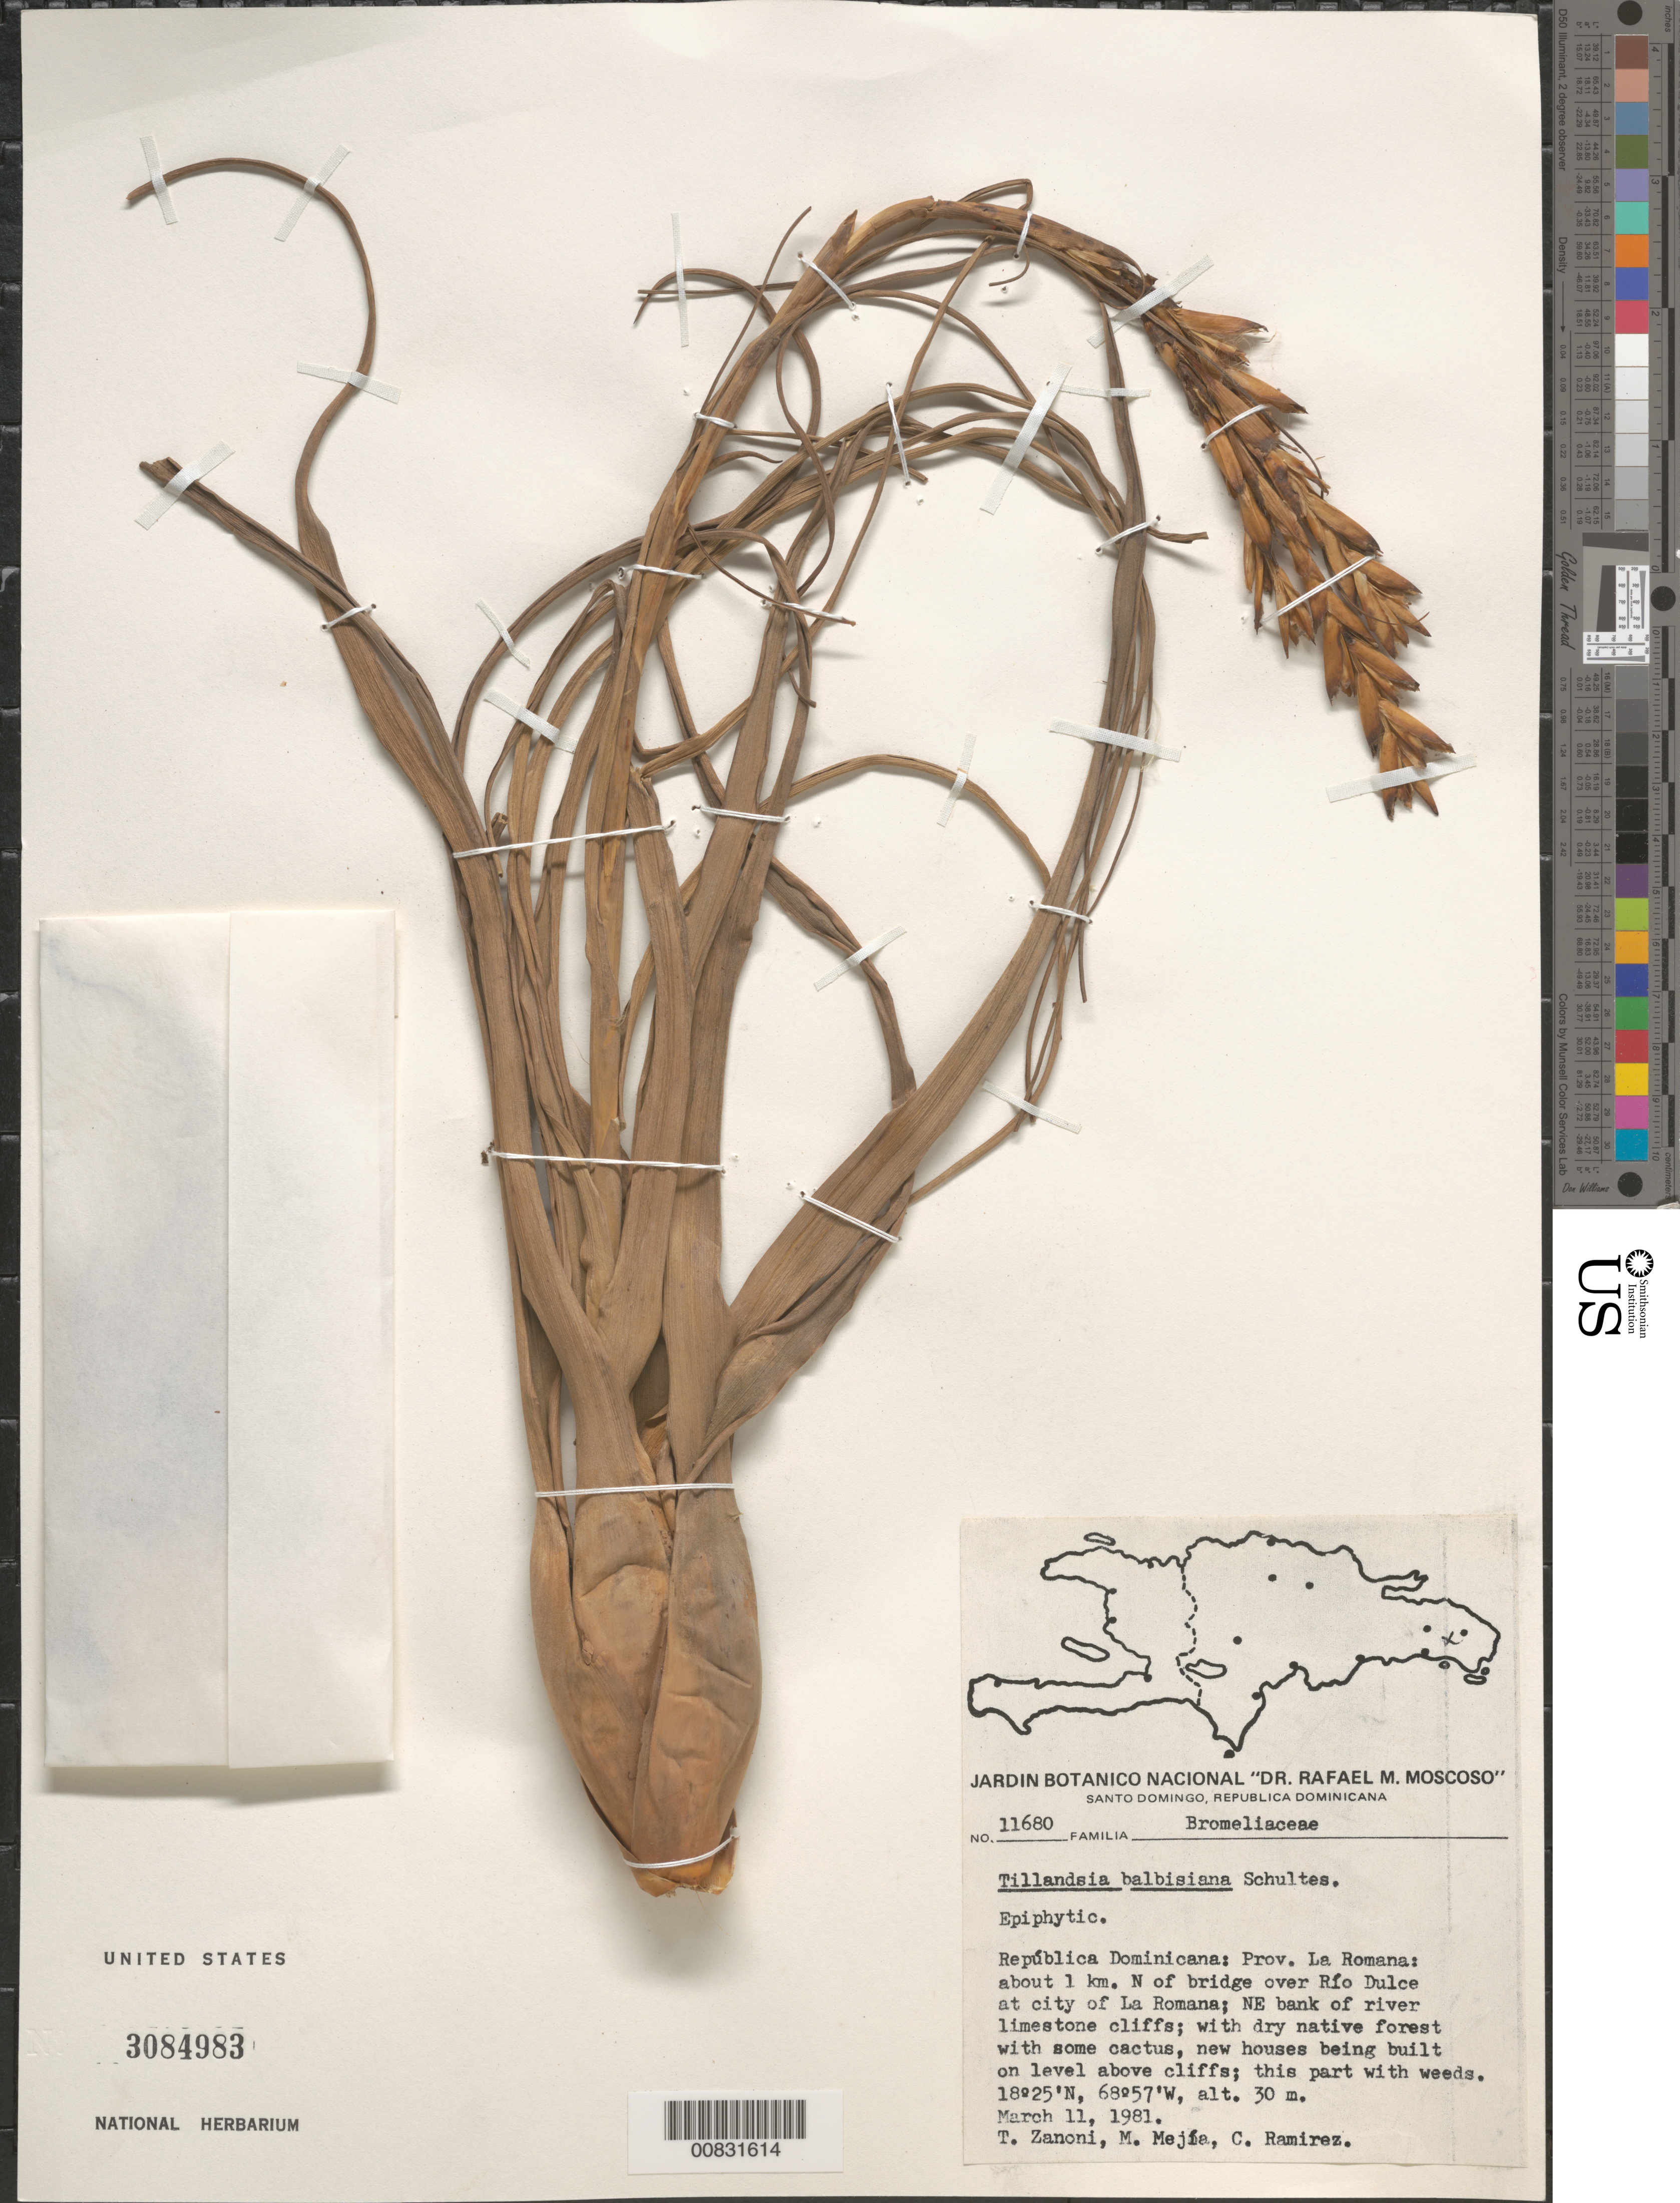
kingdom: Plantae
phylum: Tracheophyta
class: Liliopsida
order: Poales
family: Bromeliaceae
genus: Tillandsia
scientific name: Tillandsia balbisiana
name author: Schult. f.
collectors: T. A. Zanoni, M. Mejia & C. Ramirez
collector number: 11680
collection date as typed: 11 Mar 1981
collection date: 1981-03-11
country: Dominican Republic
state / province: La Romana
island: Hispaniola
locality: About 1 km. N of bridge over Río Dulce at city of La Romana; NE bank of river.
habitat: Limestone cliffs; with dry native forest with some cactus, new houses being built on level above cliffs; this part with weeds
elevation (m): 30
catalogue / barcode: US 3084983